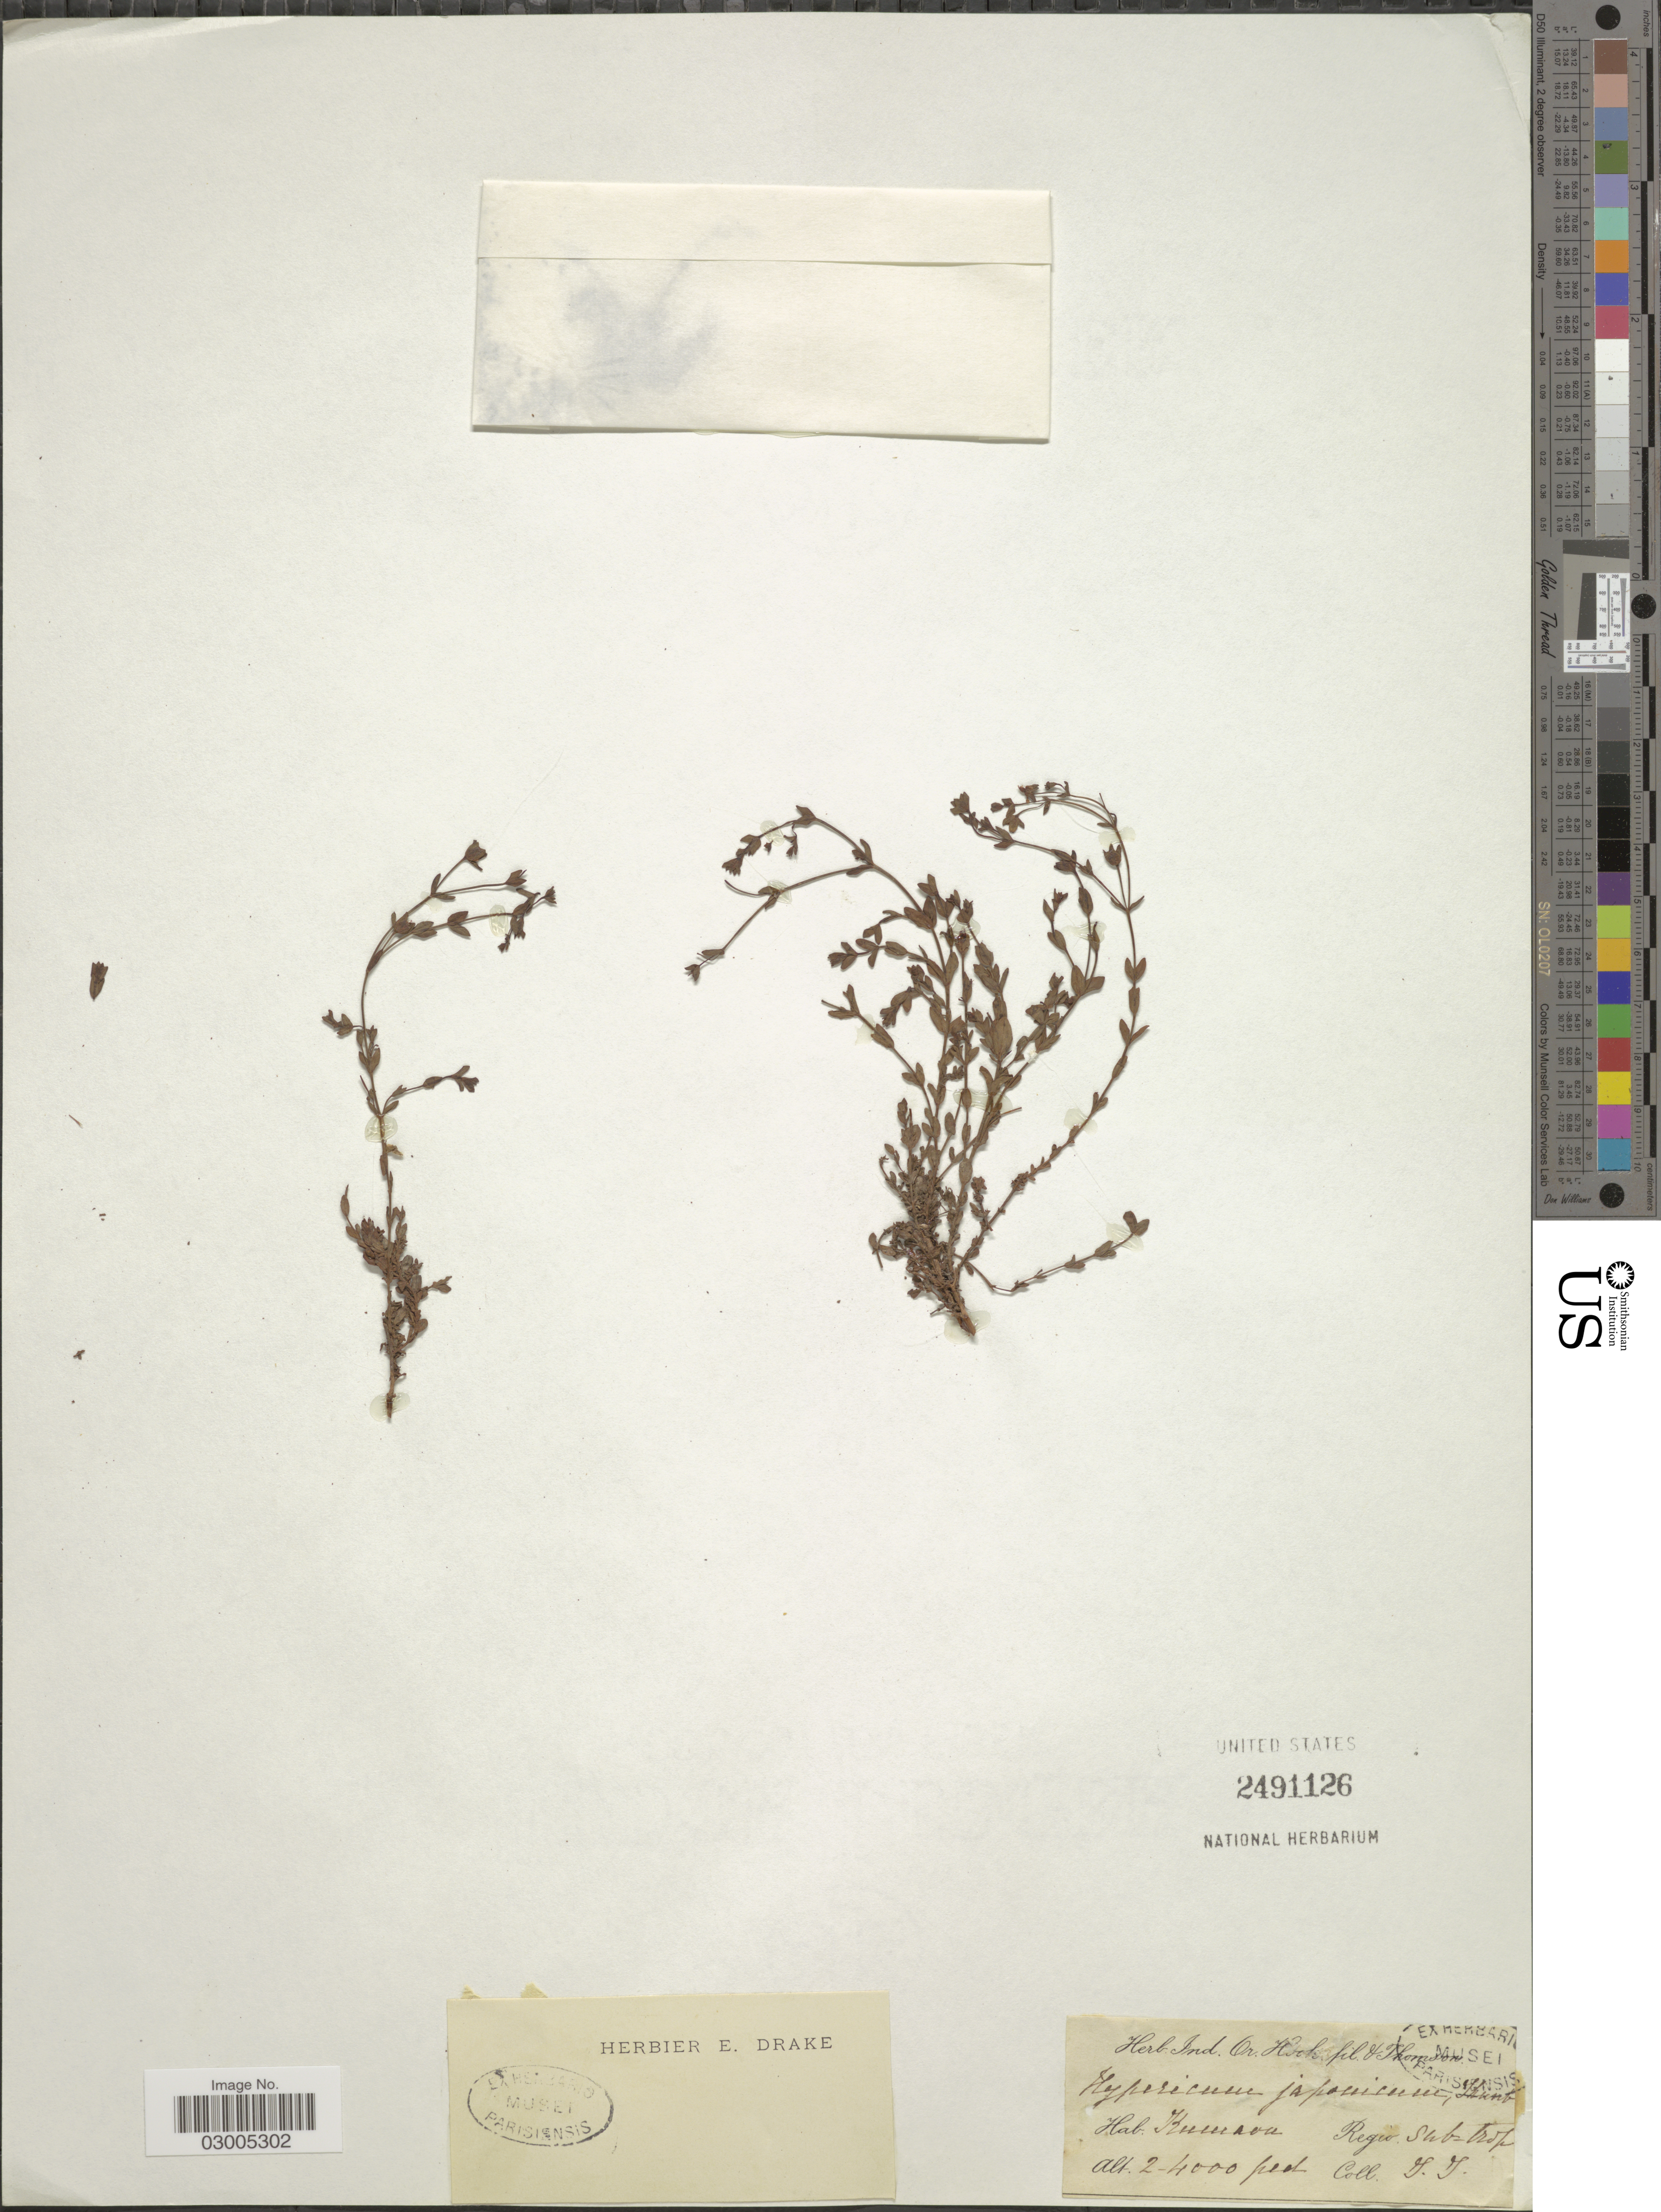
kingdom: Plantae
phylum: Tracheophyta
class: Magnoliopsida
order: Malpighiales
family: Hypericaceae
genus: Hypericum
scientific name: Hypericum japonicum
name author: Thunb.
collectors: T. Thomson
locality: Kumsou [interpreted]. Regio Sub-trop.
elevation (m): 610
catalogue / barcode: US 2491126